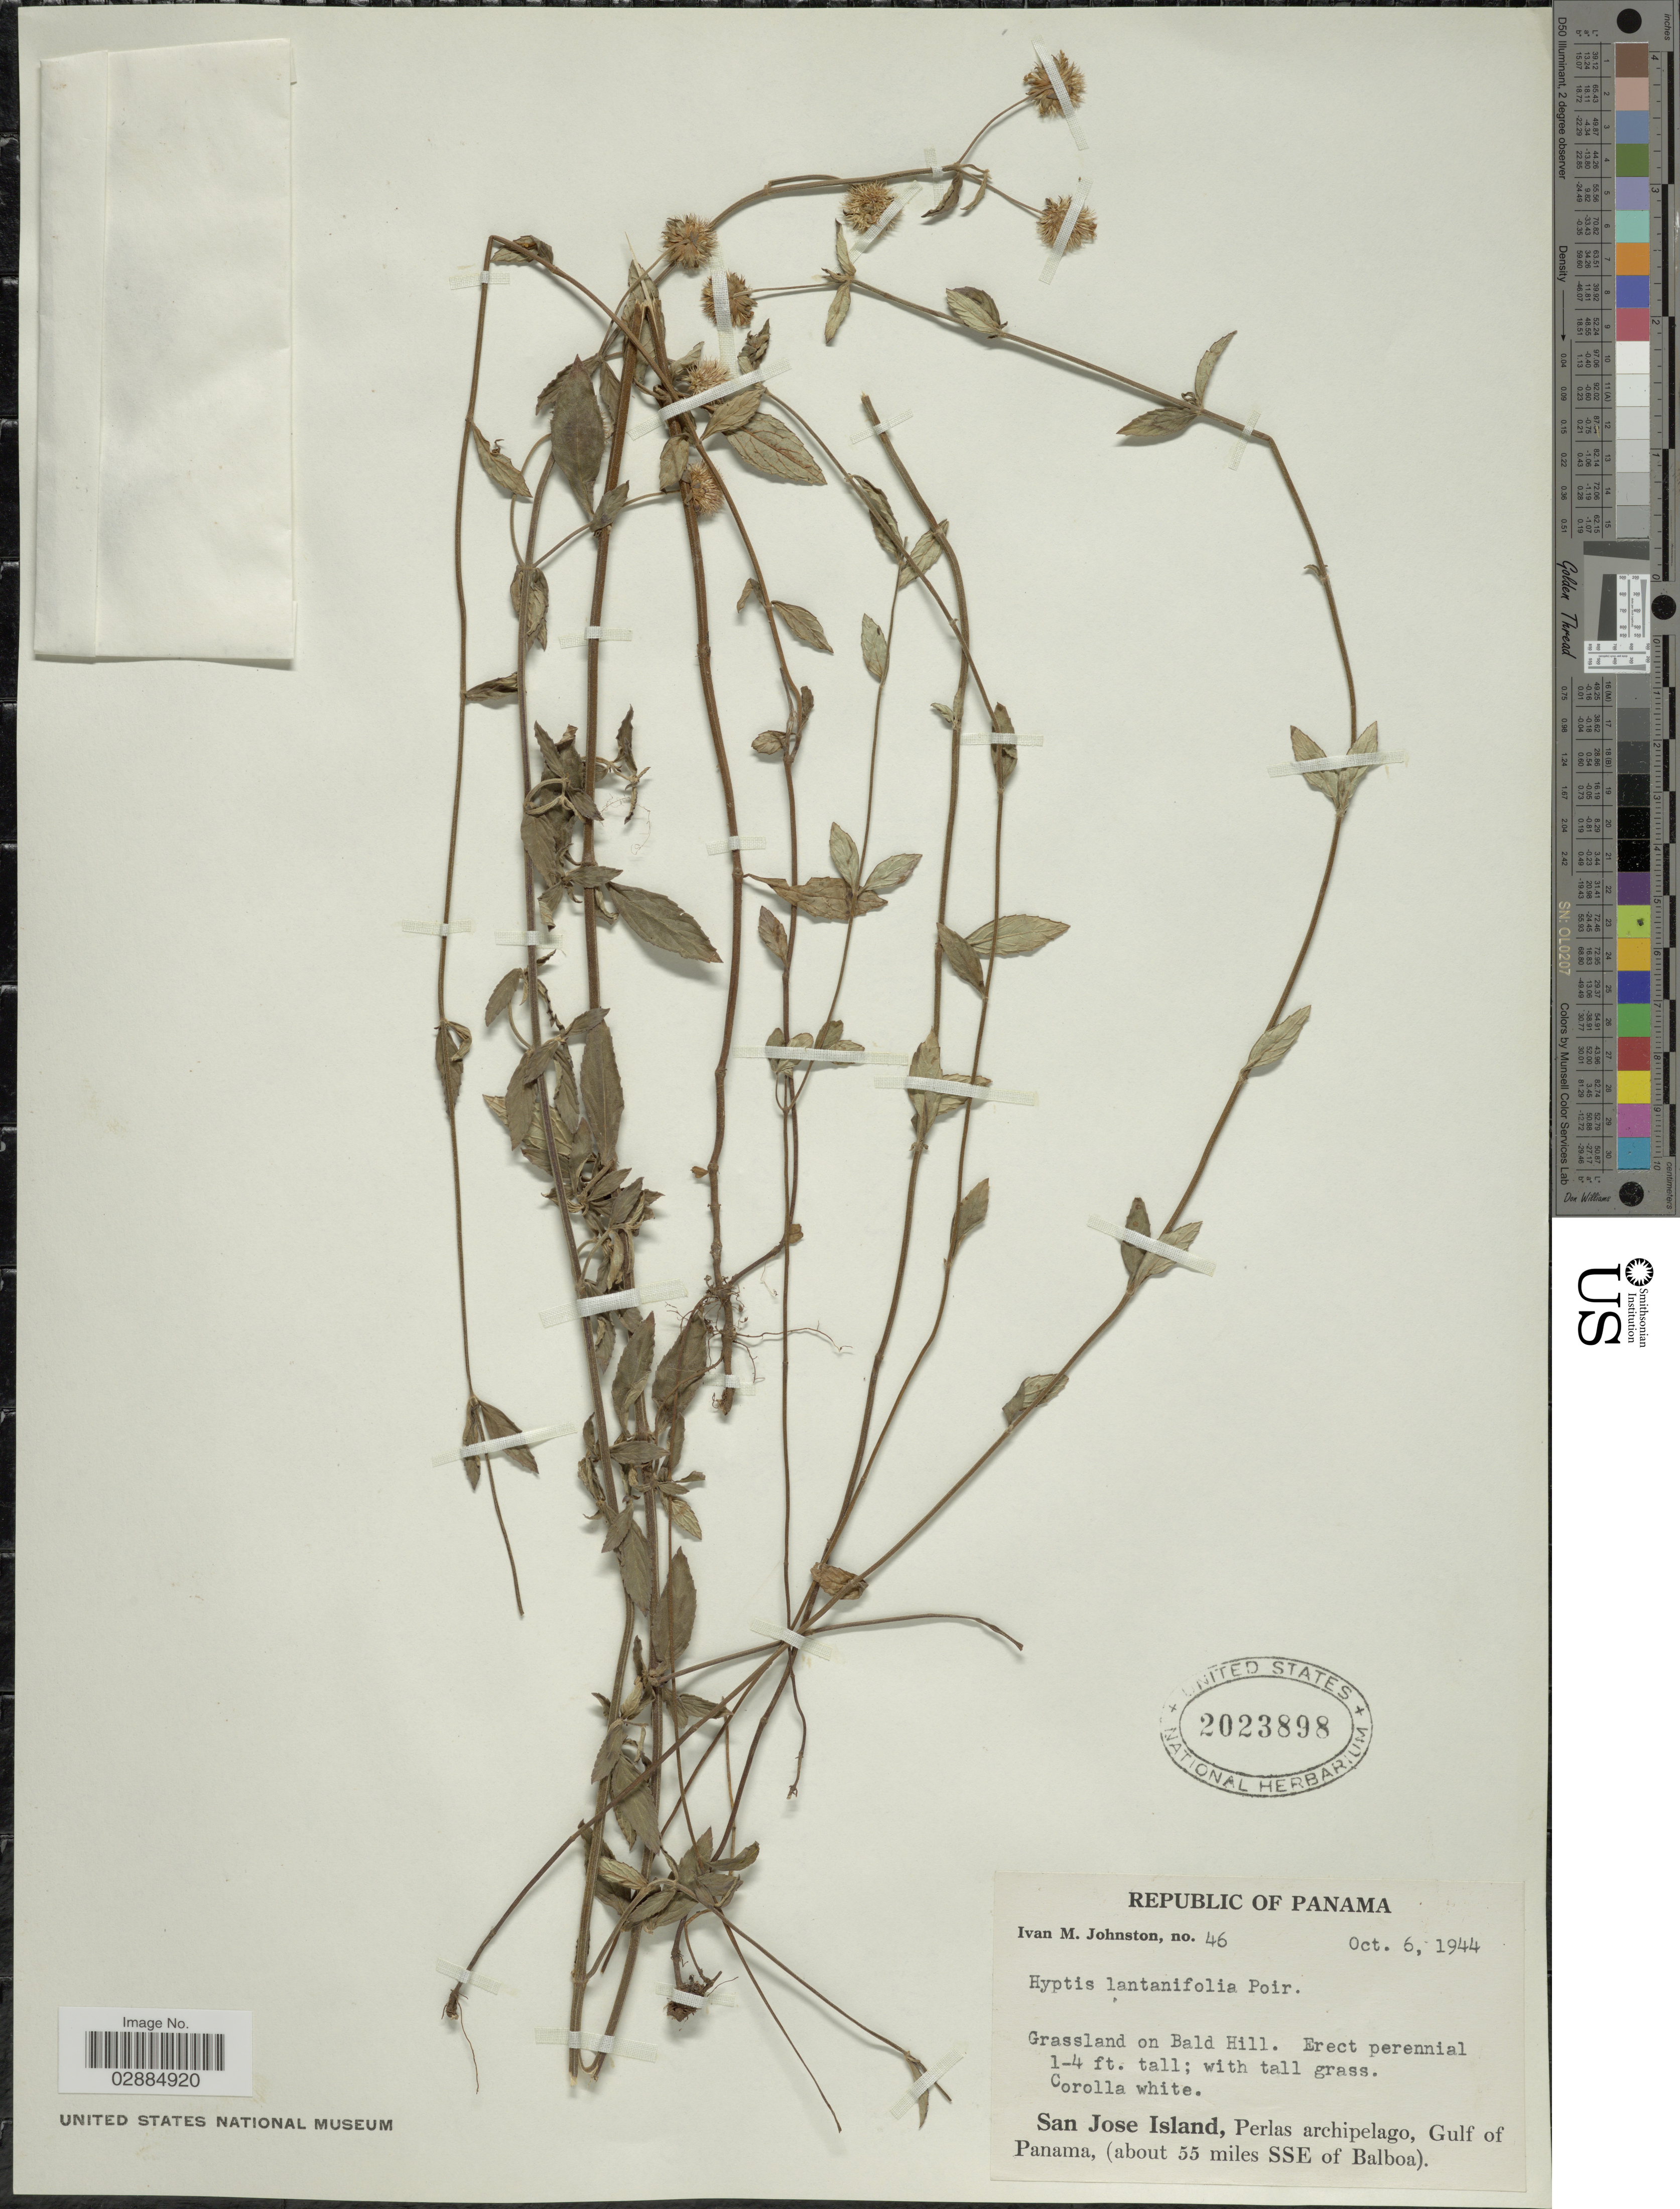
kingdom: Plantae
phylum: Tracheophyta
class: Magnoliopsida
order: Lamiales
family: Lamiaceae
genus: Hyptis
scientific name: Hyptis lantanifolia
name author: Poit.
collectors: I.M. Johnston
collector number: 46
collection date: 1944-10-06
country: Panama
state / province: Panamá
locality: San Jose Island, Perlas archipelago, Gulf of Panama, (about 55 miles SSE of Balboa).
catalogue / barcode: US 2023898